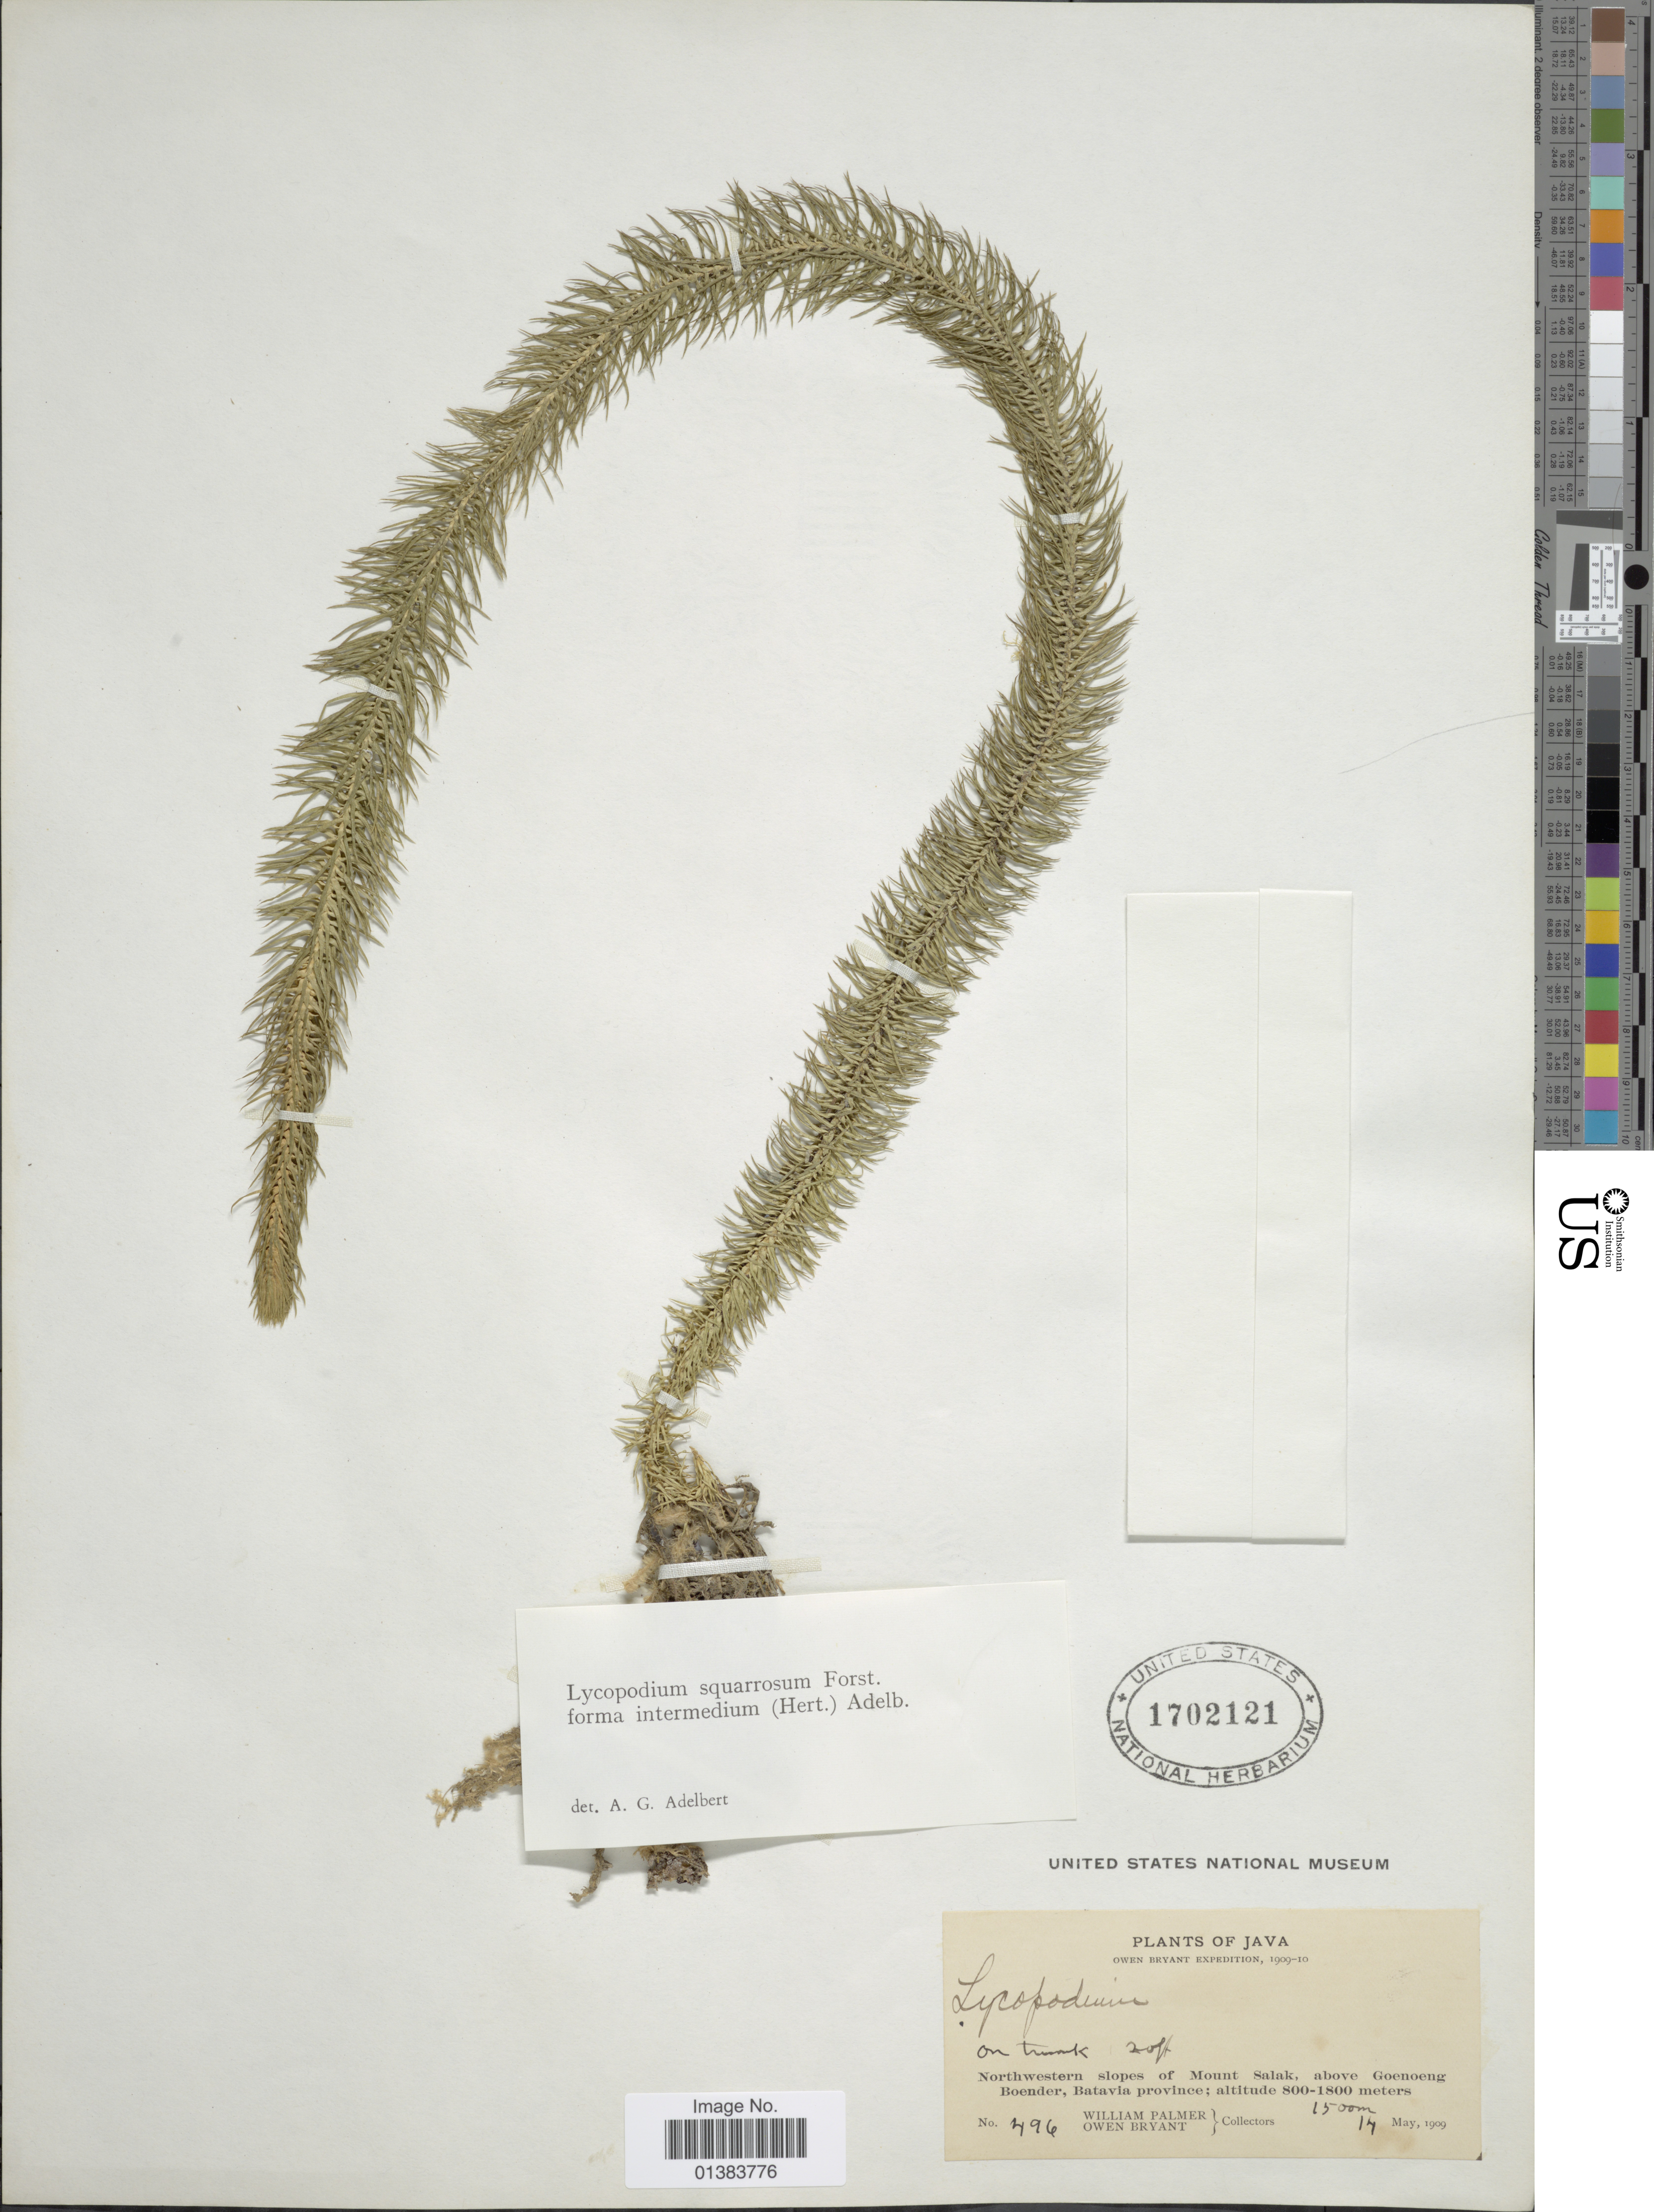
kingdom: Plantae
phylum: Tracheophyta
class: Lycopodiopsida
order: Lycopodiales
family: Lycopodiaceae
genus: Phlegmariurus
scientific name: Phlegmariurus squarrosus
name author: (G. Forst.) Á. Löve & D. Löve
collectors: W. Palmer & O. Bryant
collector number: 496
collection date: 1909-05-14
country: Indonesia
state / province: Java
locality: Northwestern slopes of Mount Salak, above Goenoeng Boender, Batavia province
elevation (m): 1500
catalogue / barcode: US 1702121